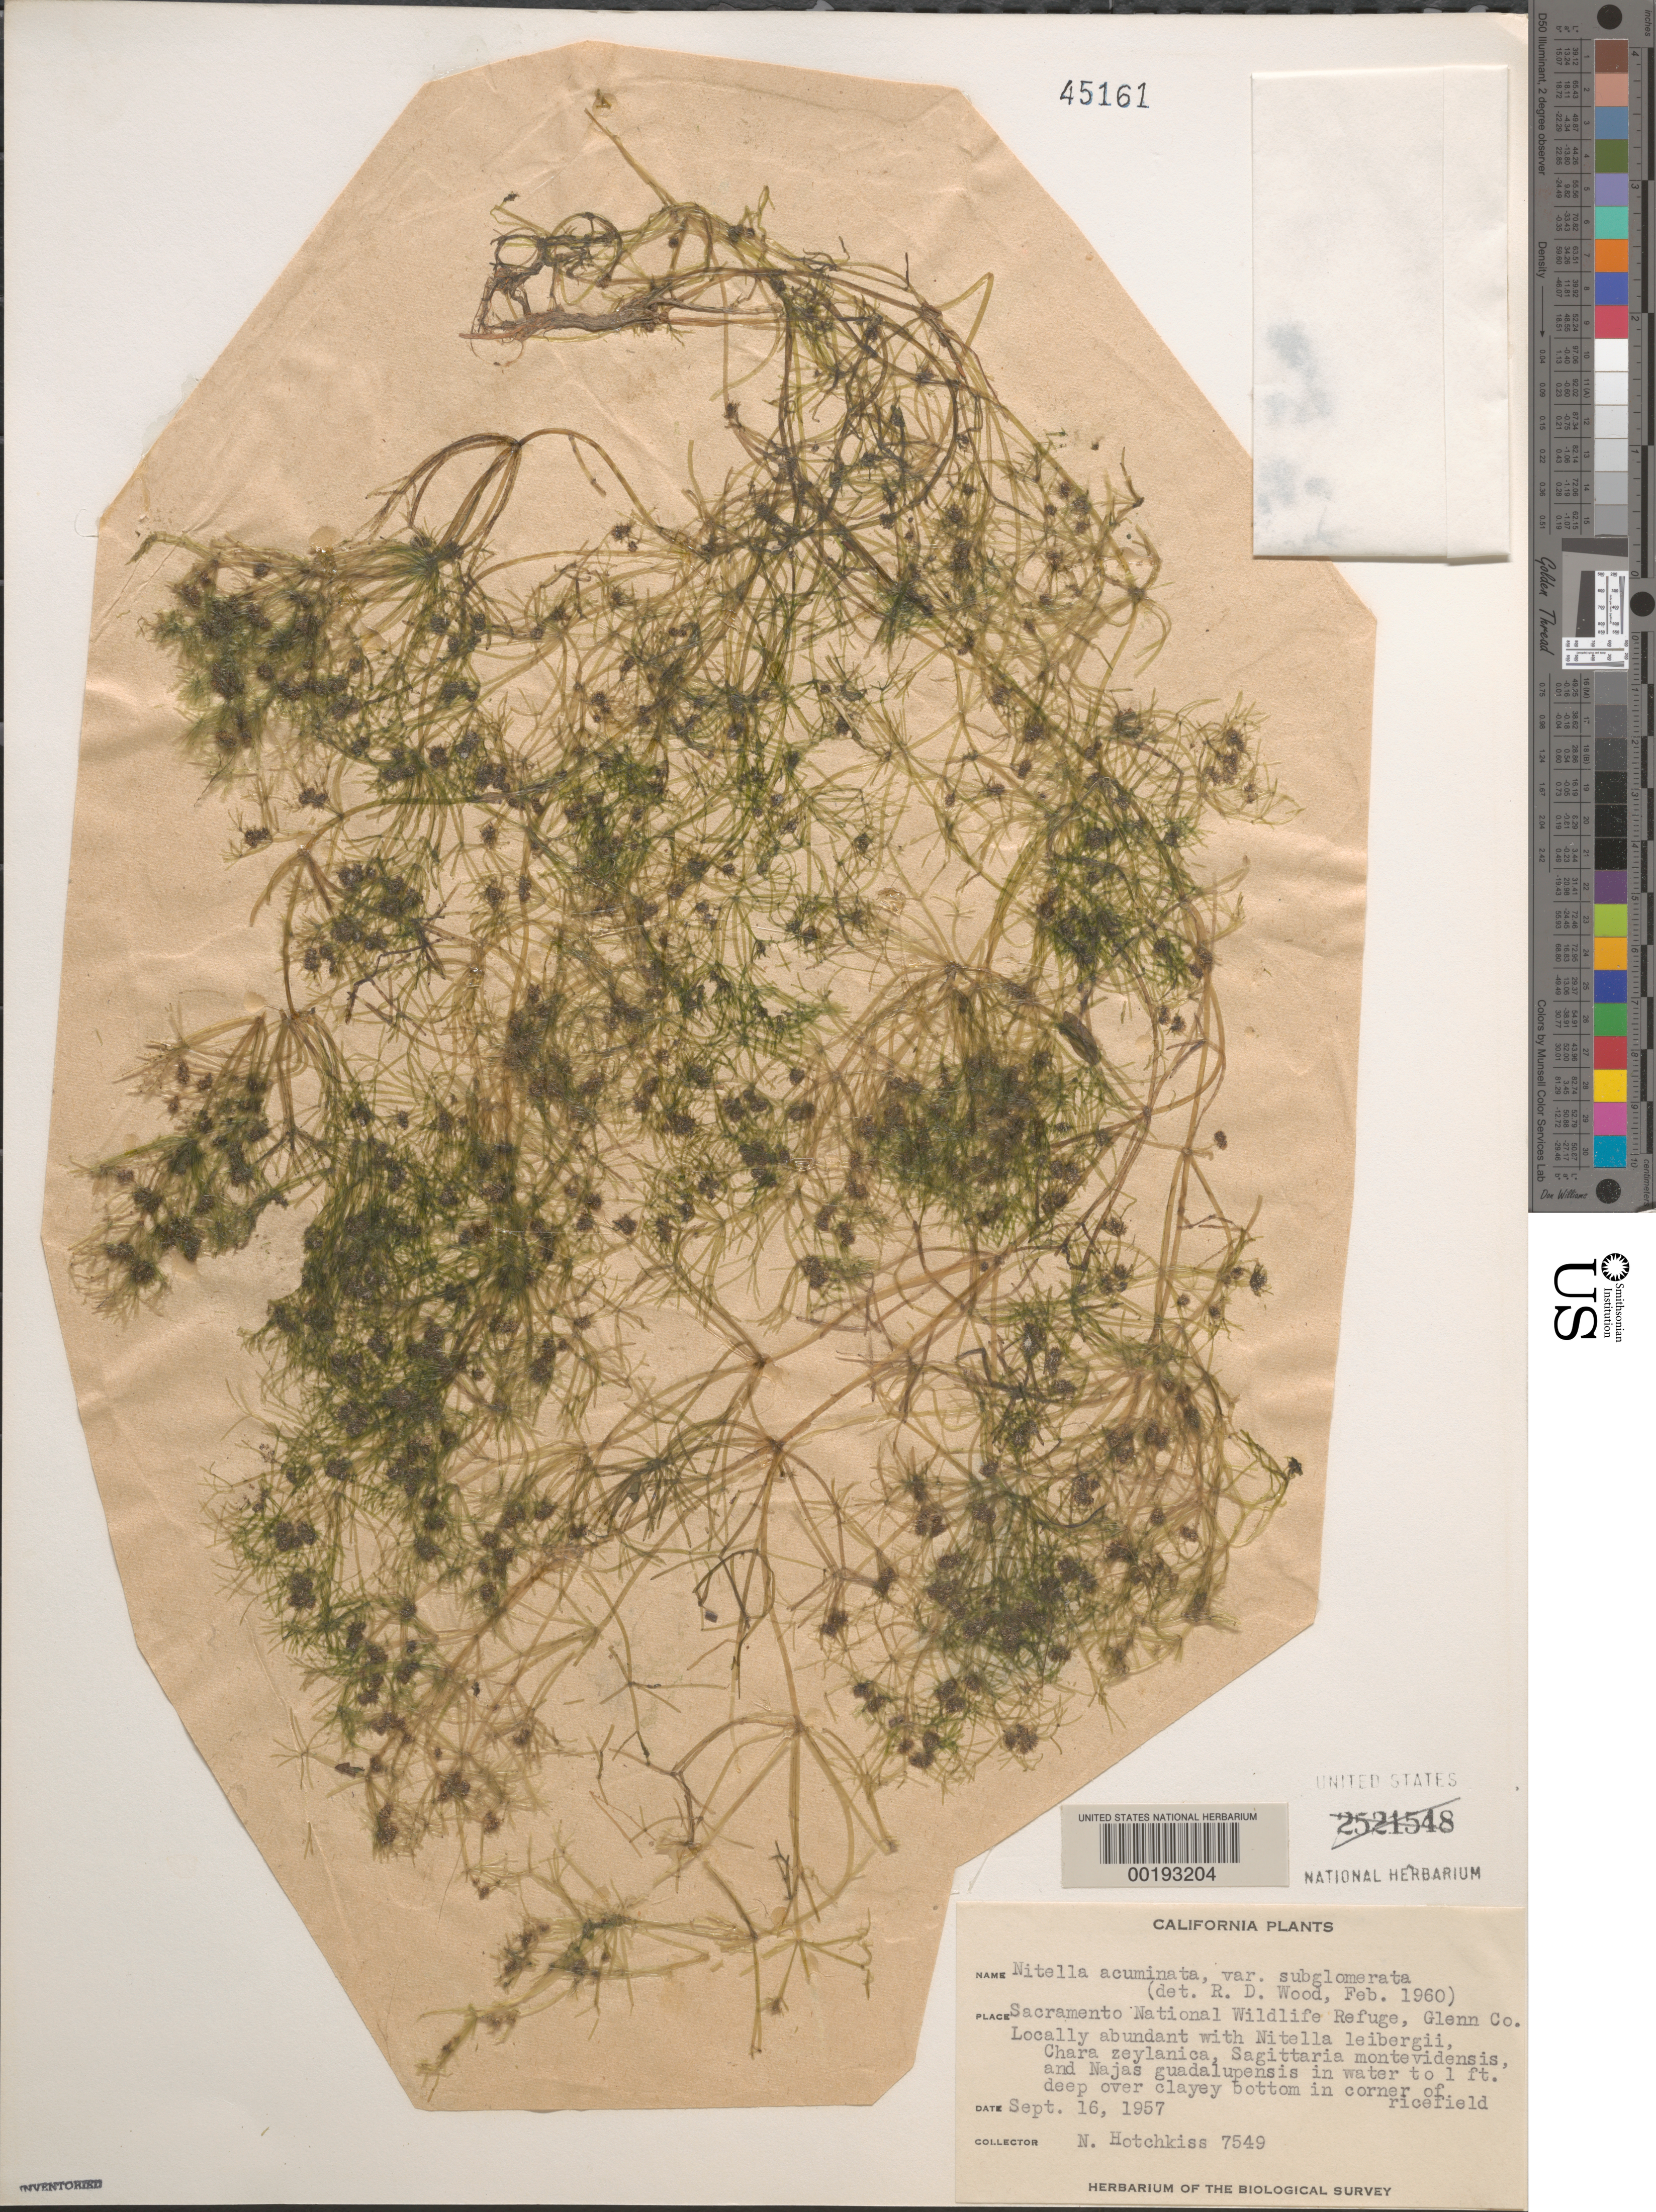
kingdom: Plantae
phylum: Charophyta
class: Charophyceae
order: Charales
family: Characeae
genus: Nitella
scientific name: Nitella acuminata var. subglomerata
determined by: Wood, R. D.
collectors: N. Hotchkiss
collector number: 7549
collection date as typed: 16 Sep 1957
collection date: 1957-09-16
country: United States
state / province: California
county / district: Glenn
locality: Sacramento National Wildlife Refuge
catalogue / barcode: US 45161